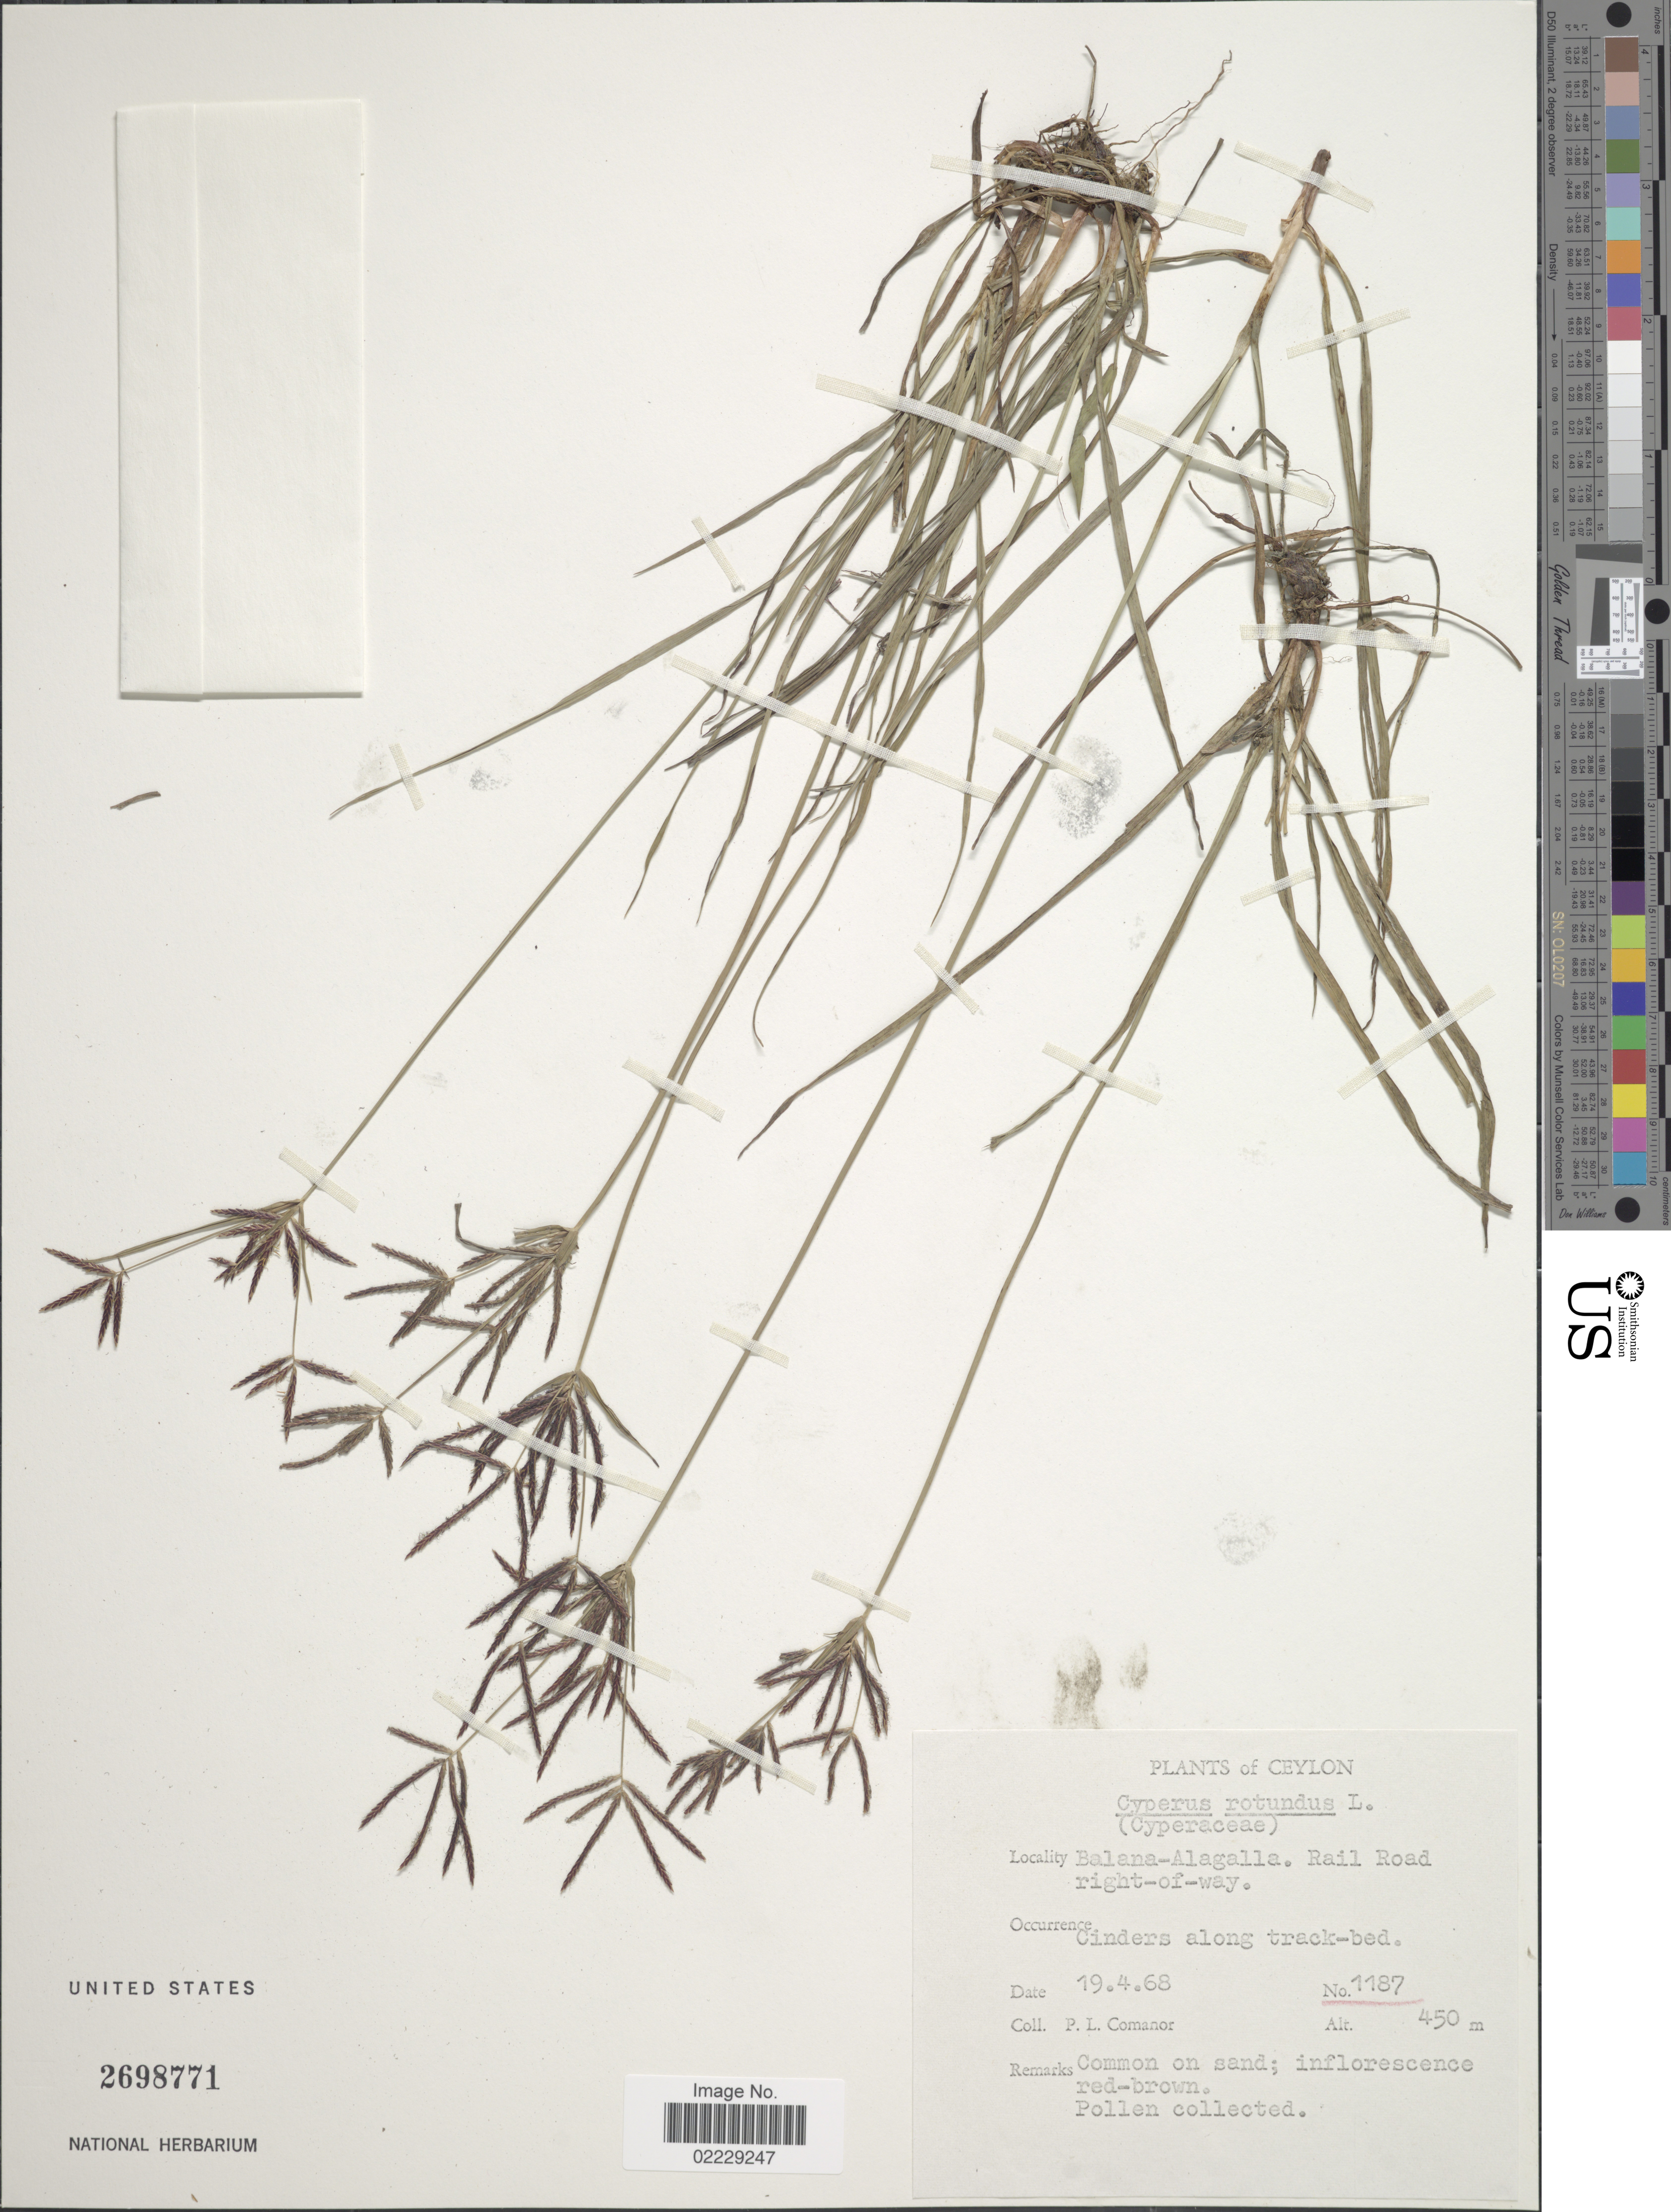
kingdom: Plantae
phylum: Tracheophyta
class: Liliopsida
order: Poales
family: Cyperaceae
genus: Cyperus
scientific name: Cyperus rotundus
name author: L.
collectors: P. Comanor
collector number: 1187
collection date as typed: Transcribed d/m/y: 19/4/68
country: Sri Lanka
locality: Ceylon, Balana-Alagalla, Rail Road right-of-way, Cinders along track-bed.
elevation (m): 450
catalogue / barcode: US 2698771